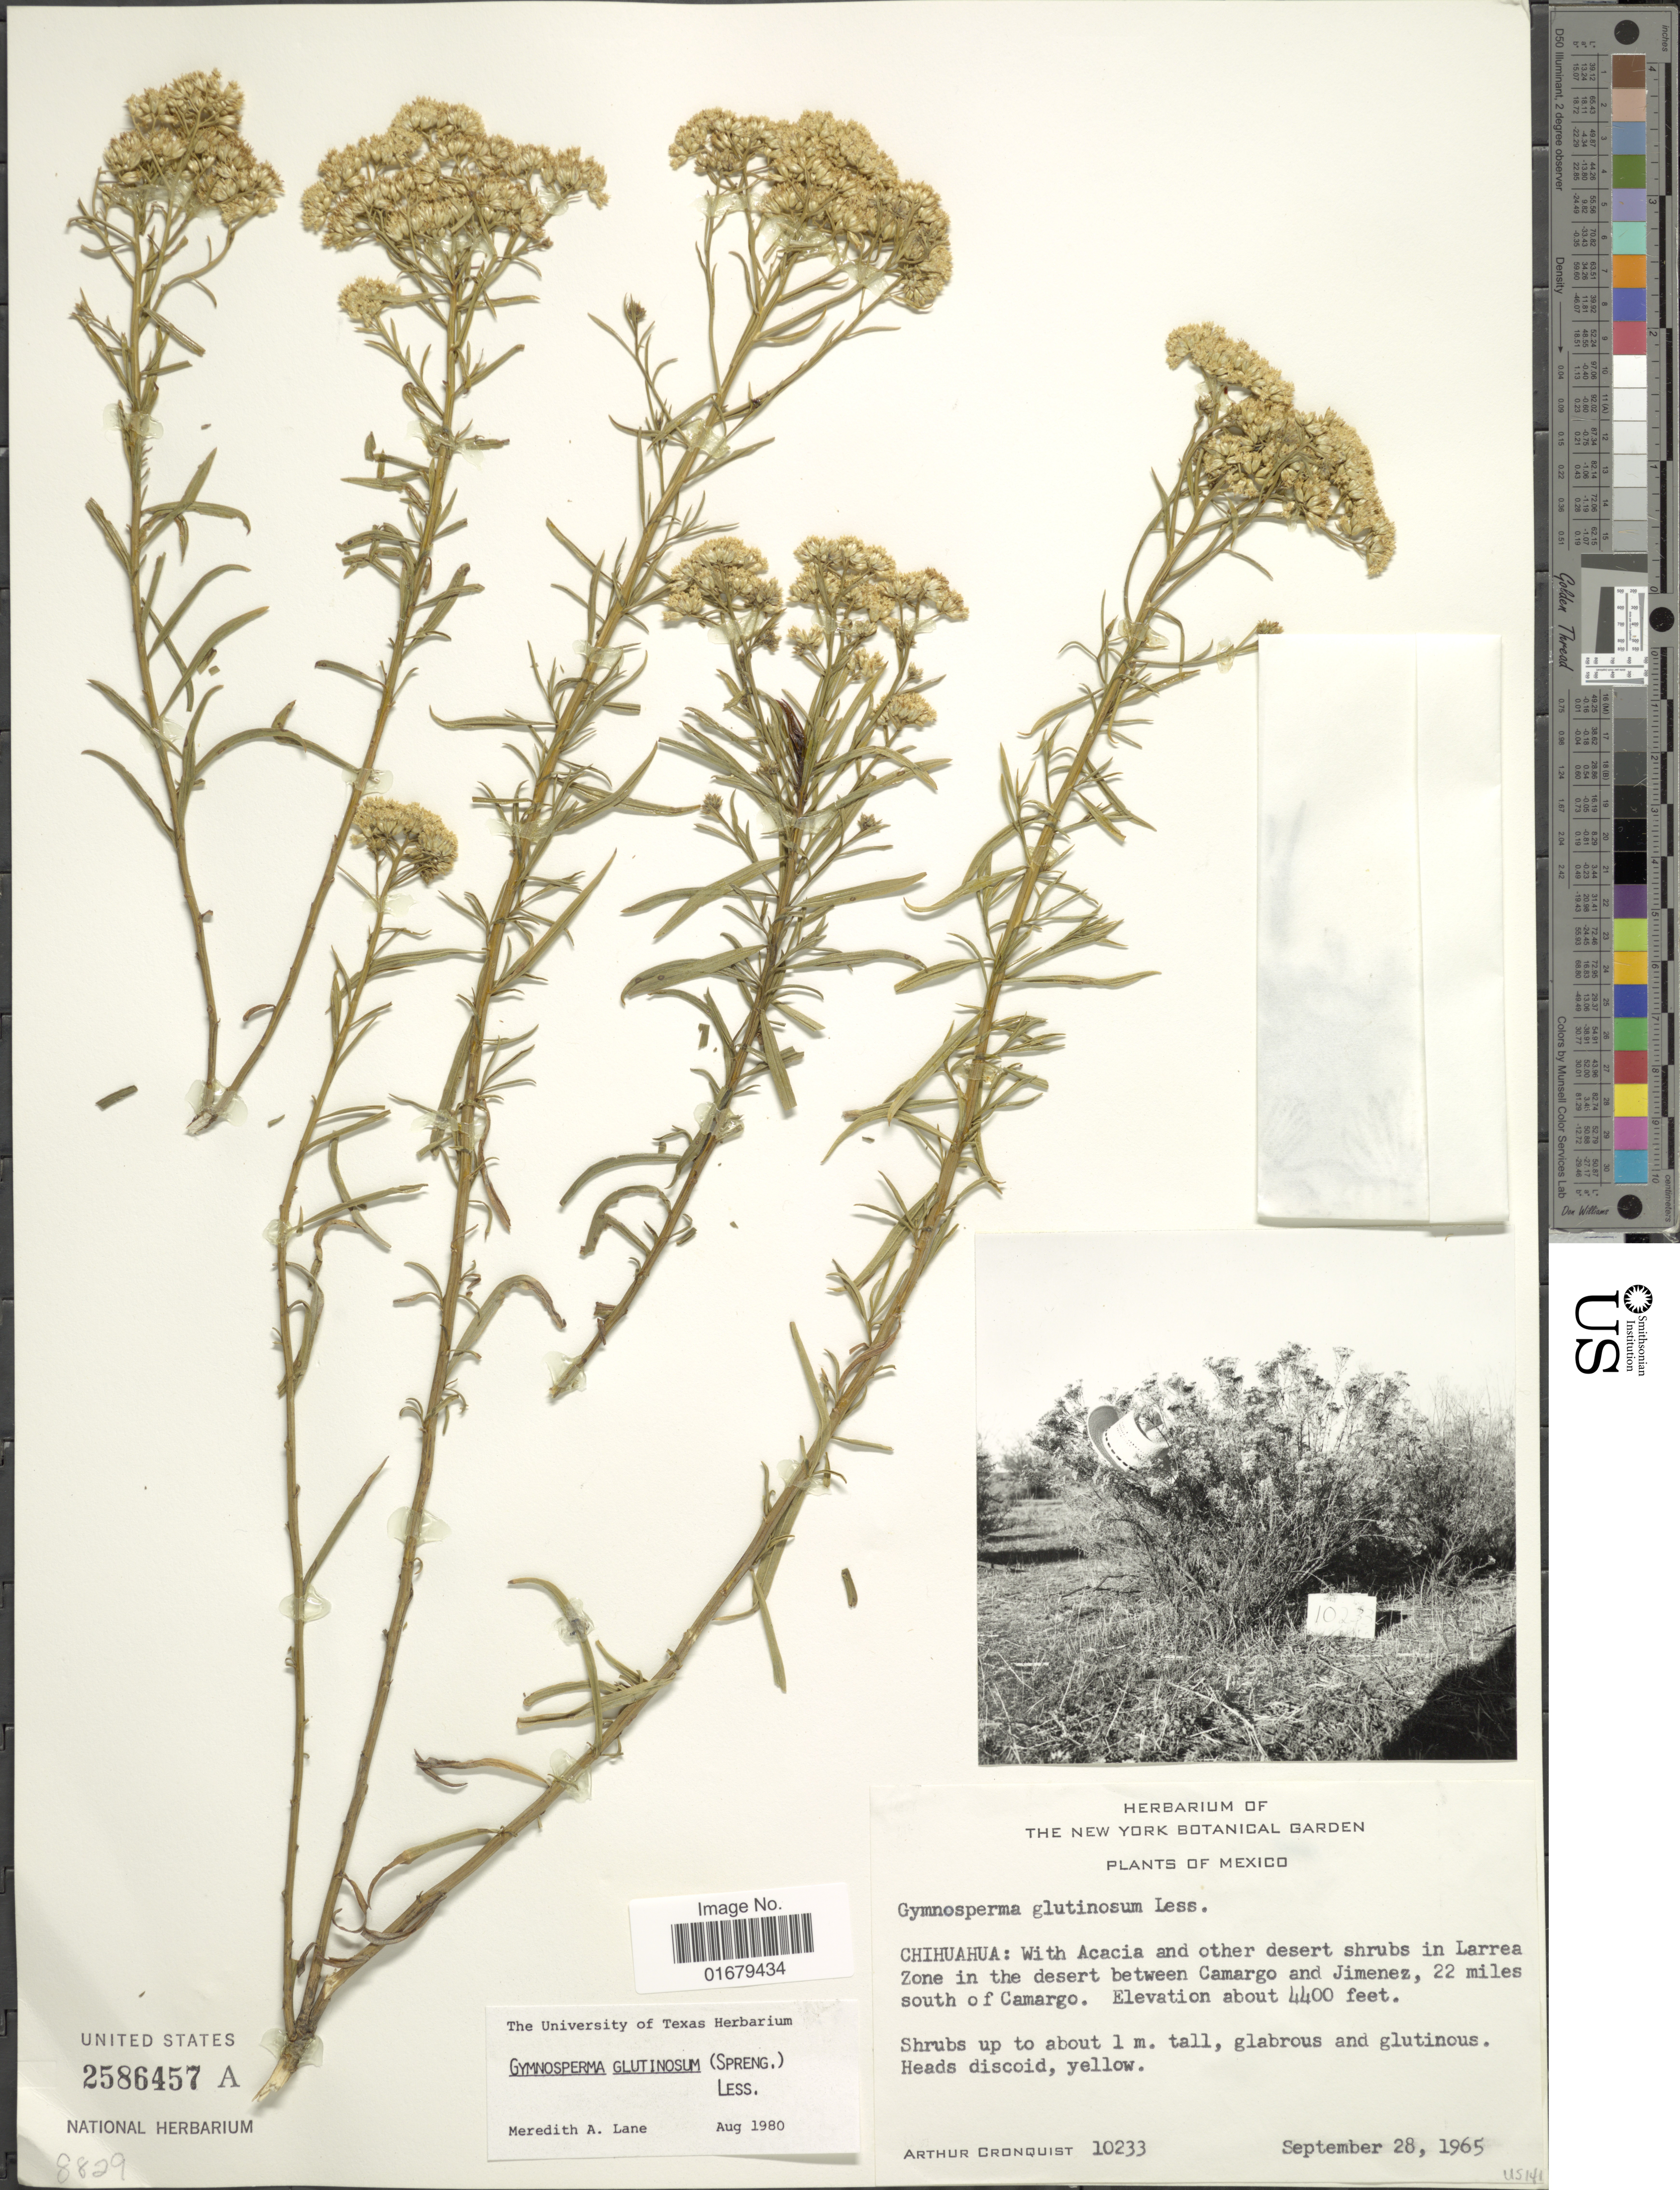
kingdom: Plantae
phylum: Tracheophyta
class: Magnoliopsida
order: Asterales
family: Asteraceae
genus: Gymnosperma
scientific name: Gymnosperma glutinosum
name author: (Spreng.) Less.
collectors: A. J. Cronquist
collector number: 10233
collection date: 1965-09-28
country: Mexico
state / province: Chihuahua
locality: With Acacia and other desert shrubs in Larrea Zone in the desert between Camargo and Jimenez, 22 miles south of Camargo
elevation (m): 1341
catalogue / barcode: US 2586457A